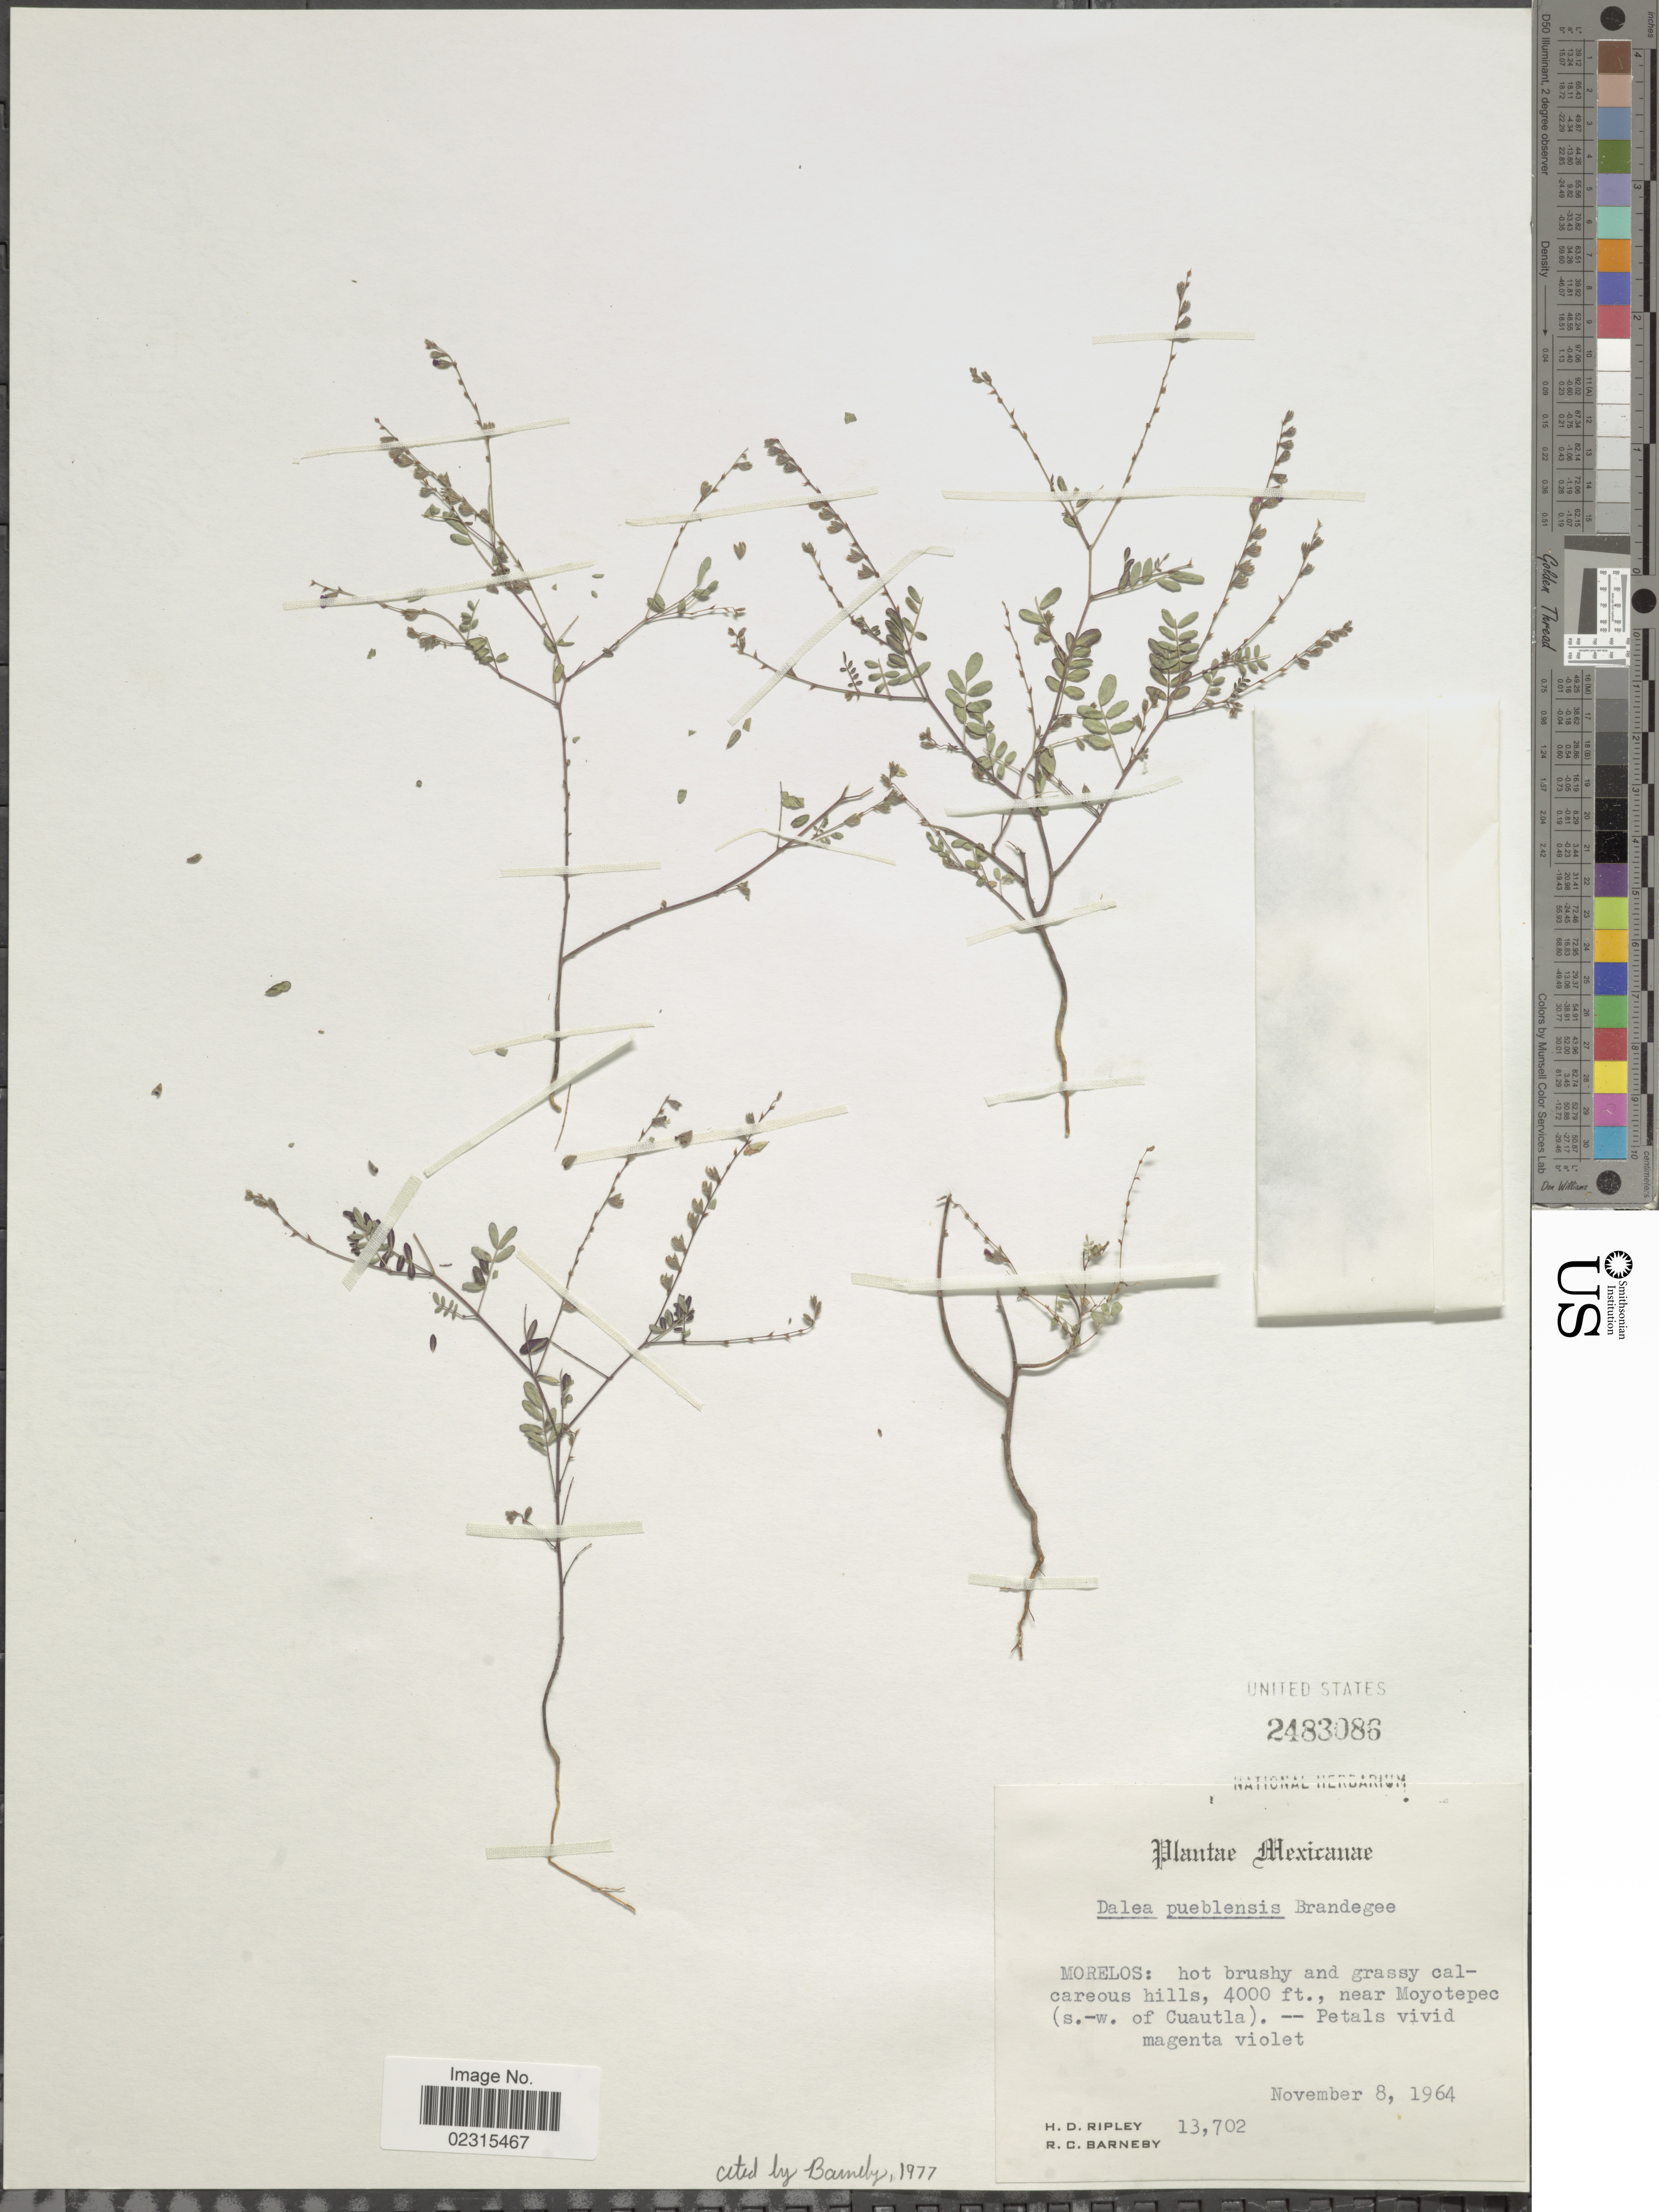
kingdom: Plantae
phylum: Tracheophyta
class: Magnoliopsida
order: Fabales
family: Fabaceae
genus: Marina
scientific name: Marina pueblensis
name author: (Brandegee) Barneby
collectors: H. Ripley & R. C. Barneby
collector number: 13702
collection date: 1964-11-08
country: Mexico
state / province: Morelos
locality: Near Moyotepec (s.-w of Cuautla)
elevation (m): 1219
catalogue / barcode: US 2483086